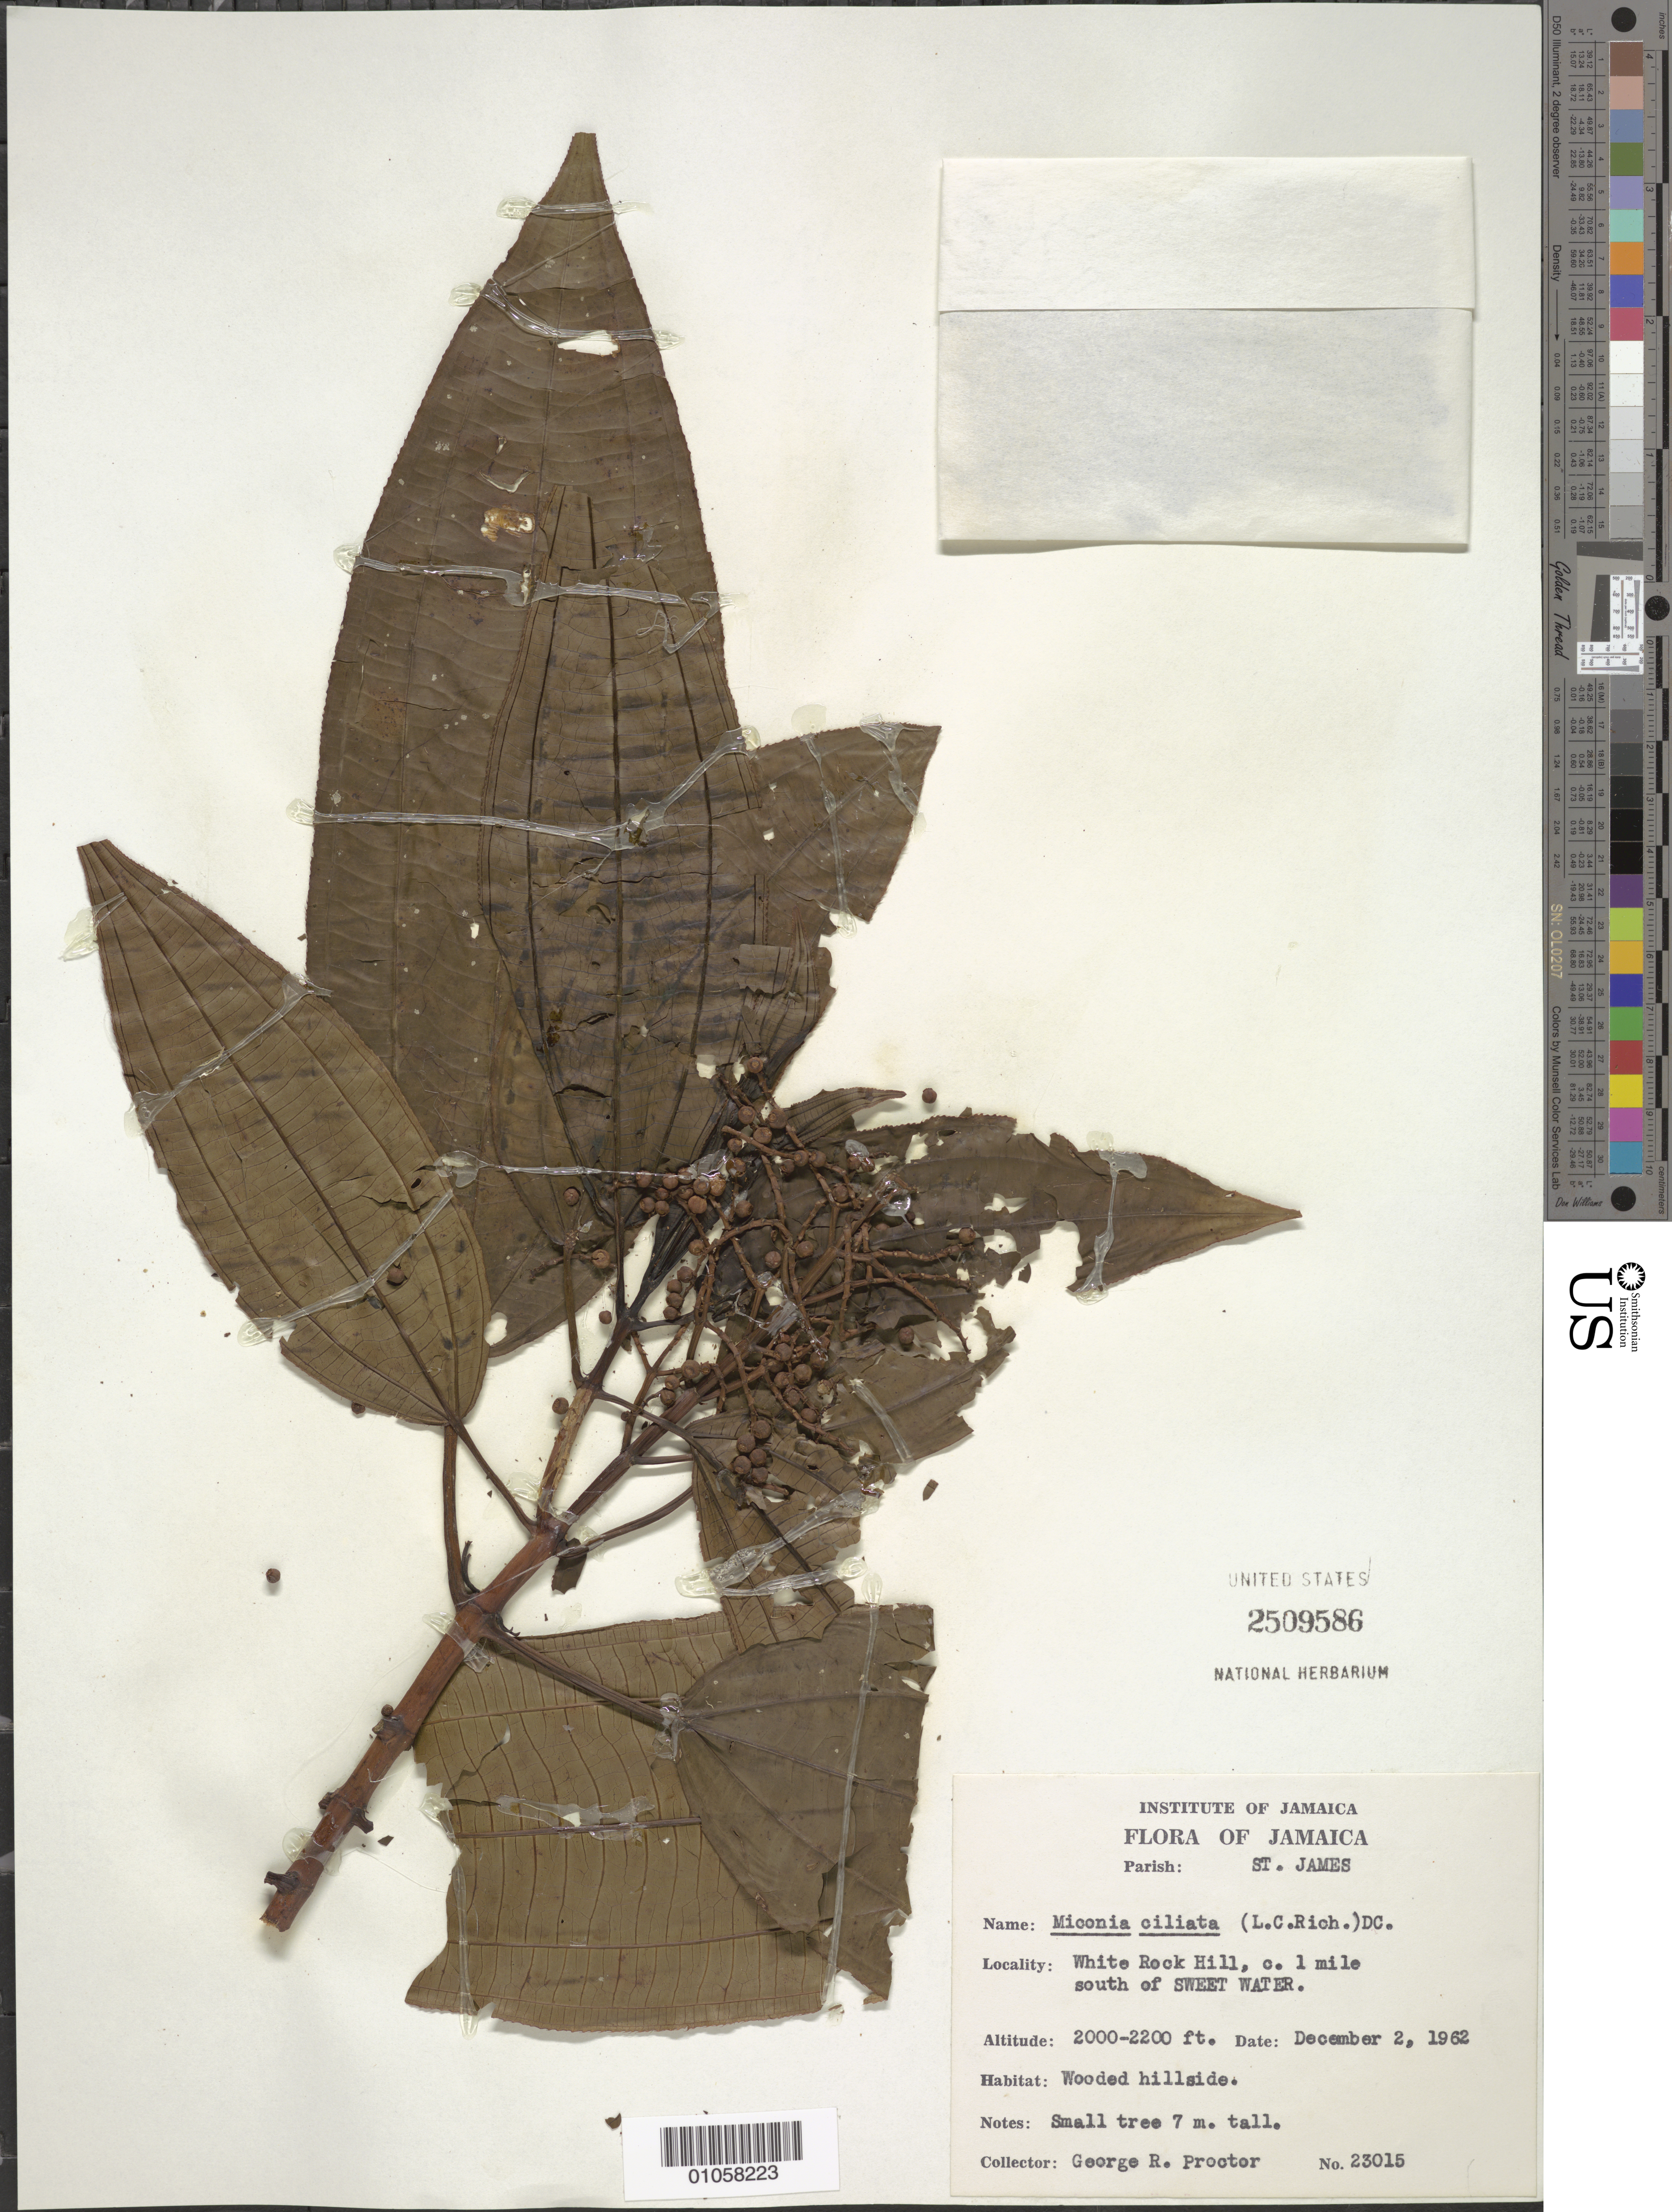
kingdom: Plantae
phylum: Tracheophyta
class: Magnoliopsida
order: Myrtales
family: Melastomataceae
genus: Miconia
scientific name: Miconia ciliata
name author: (Rich.) DC.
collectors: G. R. Proctor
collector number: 23015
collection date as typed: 02 Dec 1962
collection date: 1962-12-02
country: Jamaica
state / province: Saint James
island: Jamaica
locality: White Rock Hill, about 1 mile S of Sweet Water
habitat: Wooded hillside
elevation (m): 610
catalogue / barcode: US 2509586